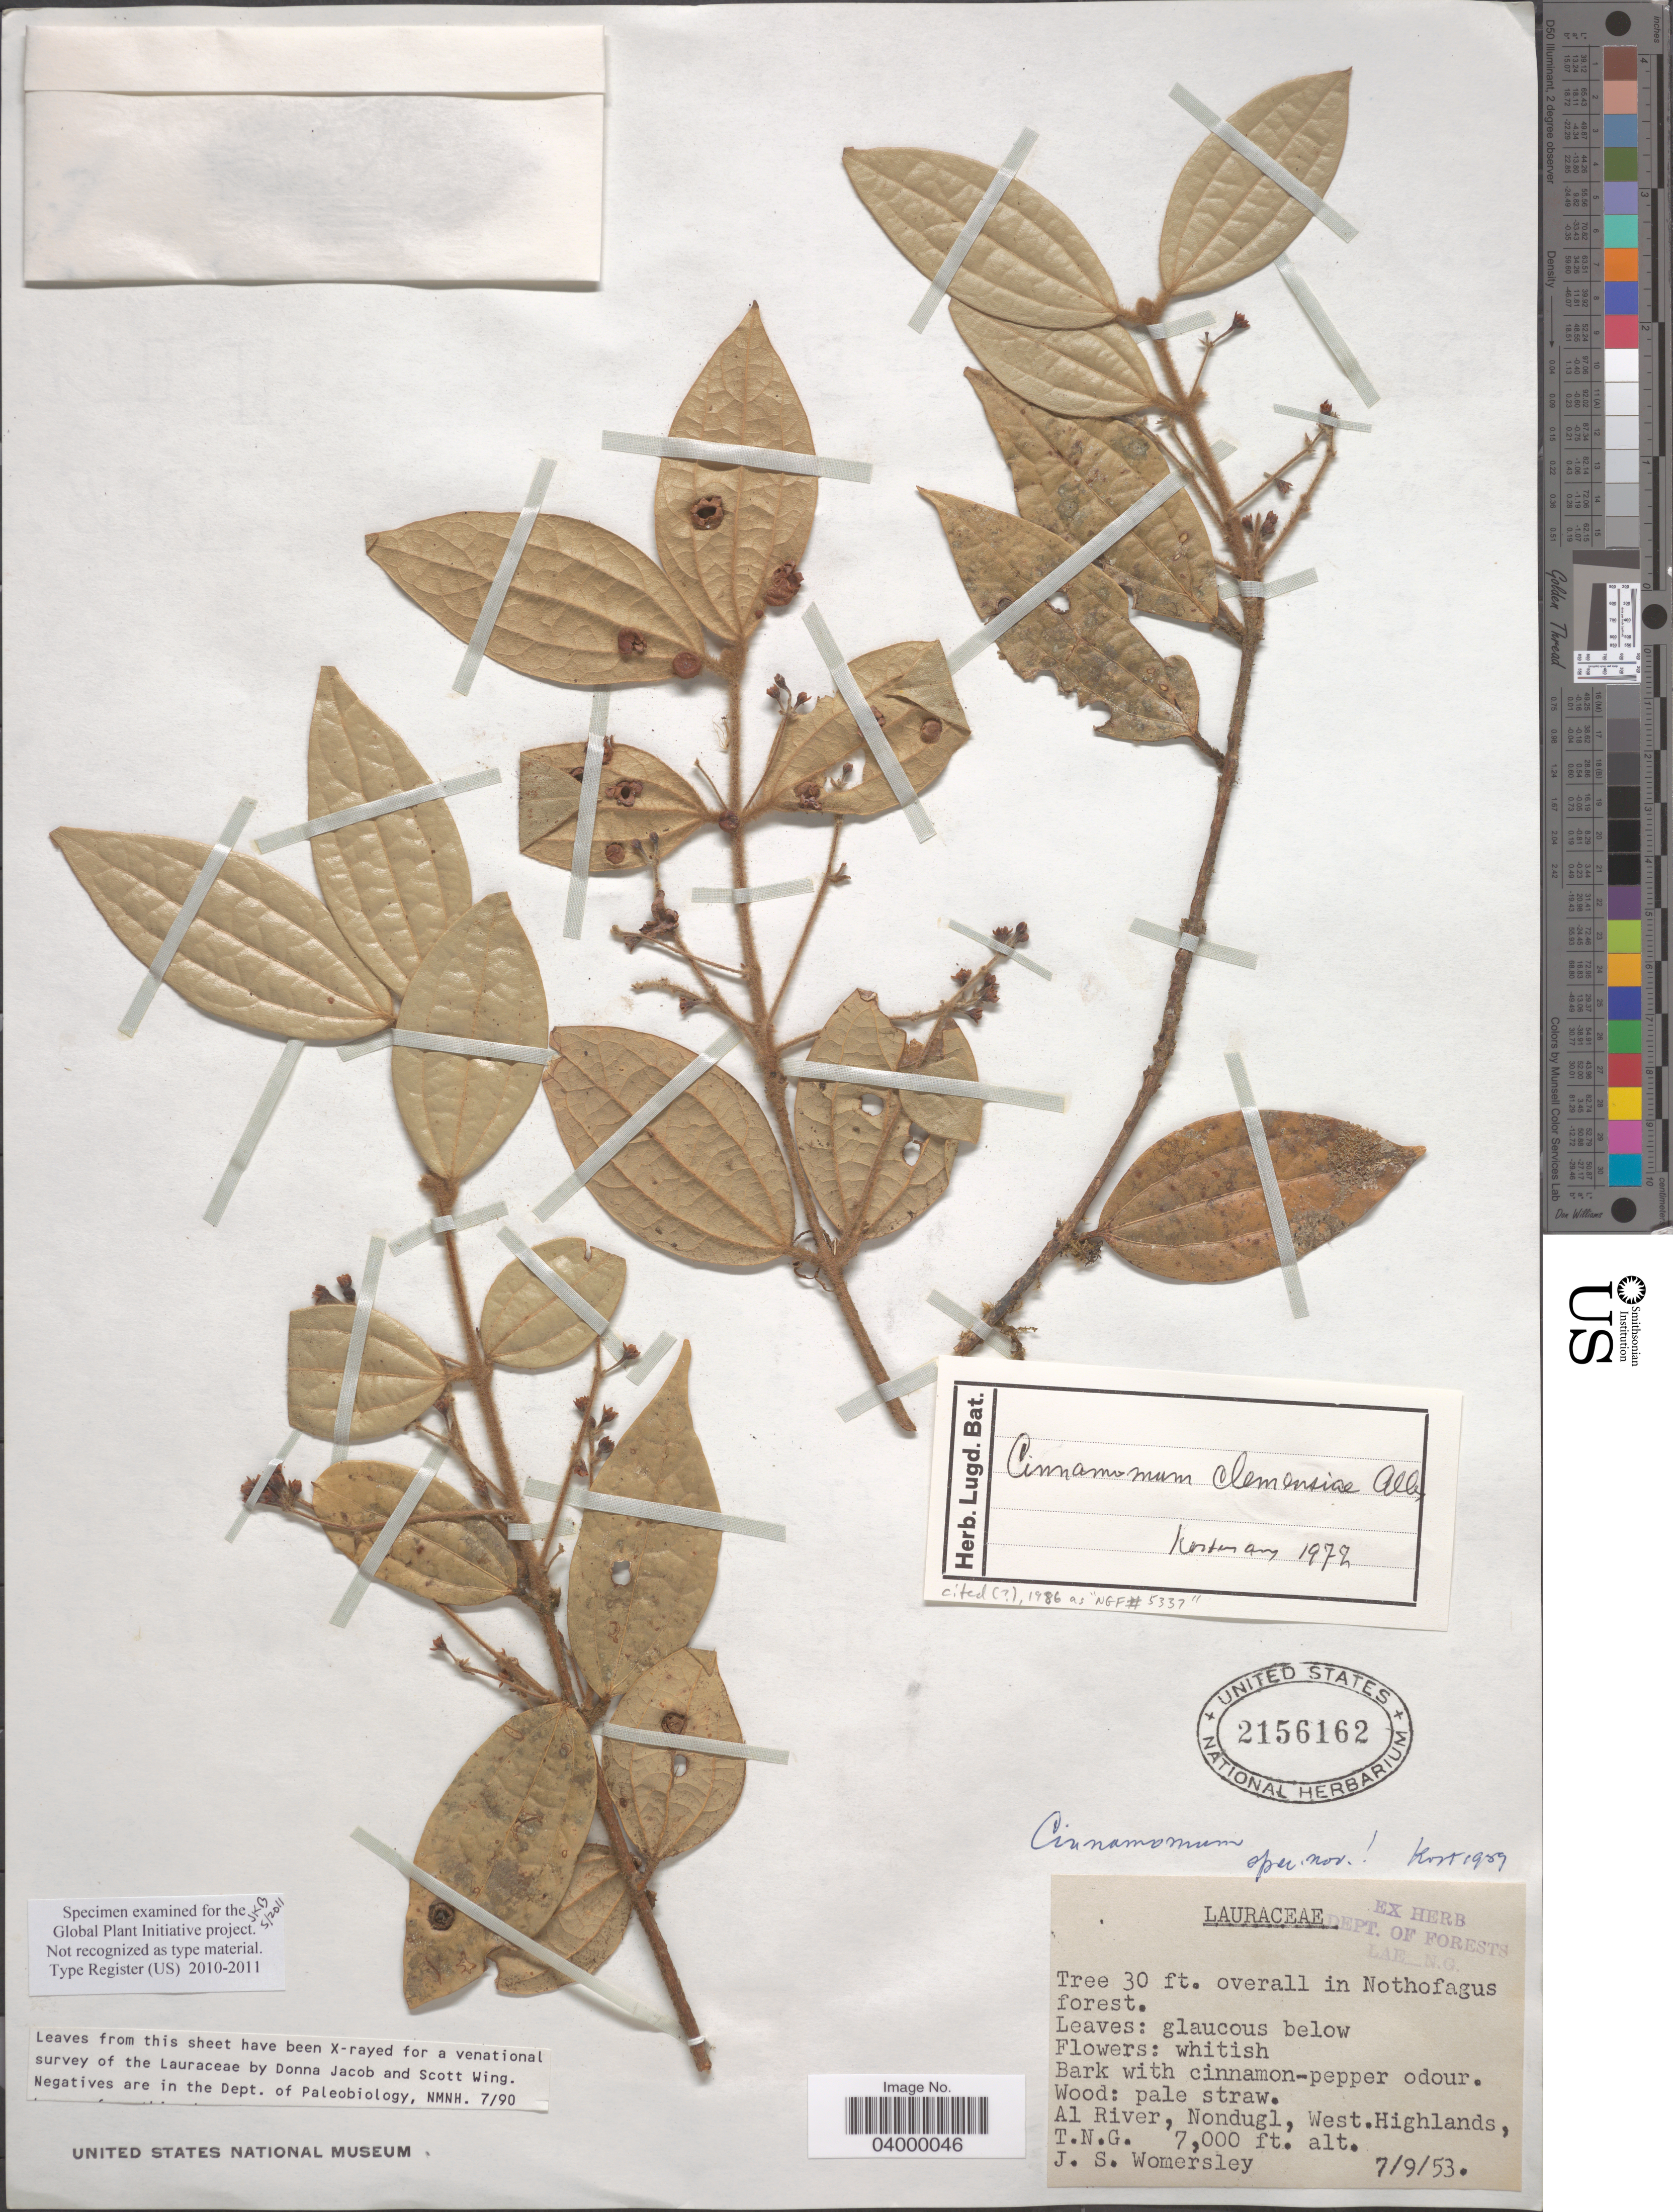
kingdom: Plantae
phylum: Tracheophyta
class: Magnoliopsida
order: Laurales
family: Lauraceae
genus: Cinnamomum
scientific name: Cinnamomum clemensii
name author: C.K. Allen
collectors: J. S. Womersley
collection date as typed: Transcribed d/m/y: 7/9/53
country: Papua New Guinea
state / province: Western Highlands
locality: Al River, Nondugl, West. Highlands, T.N.G.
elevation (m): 2134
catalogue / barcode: US 2156162